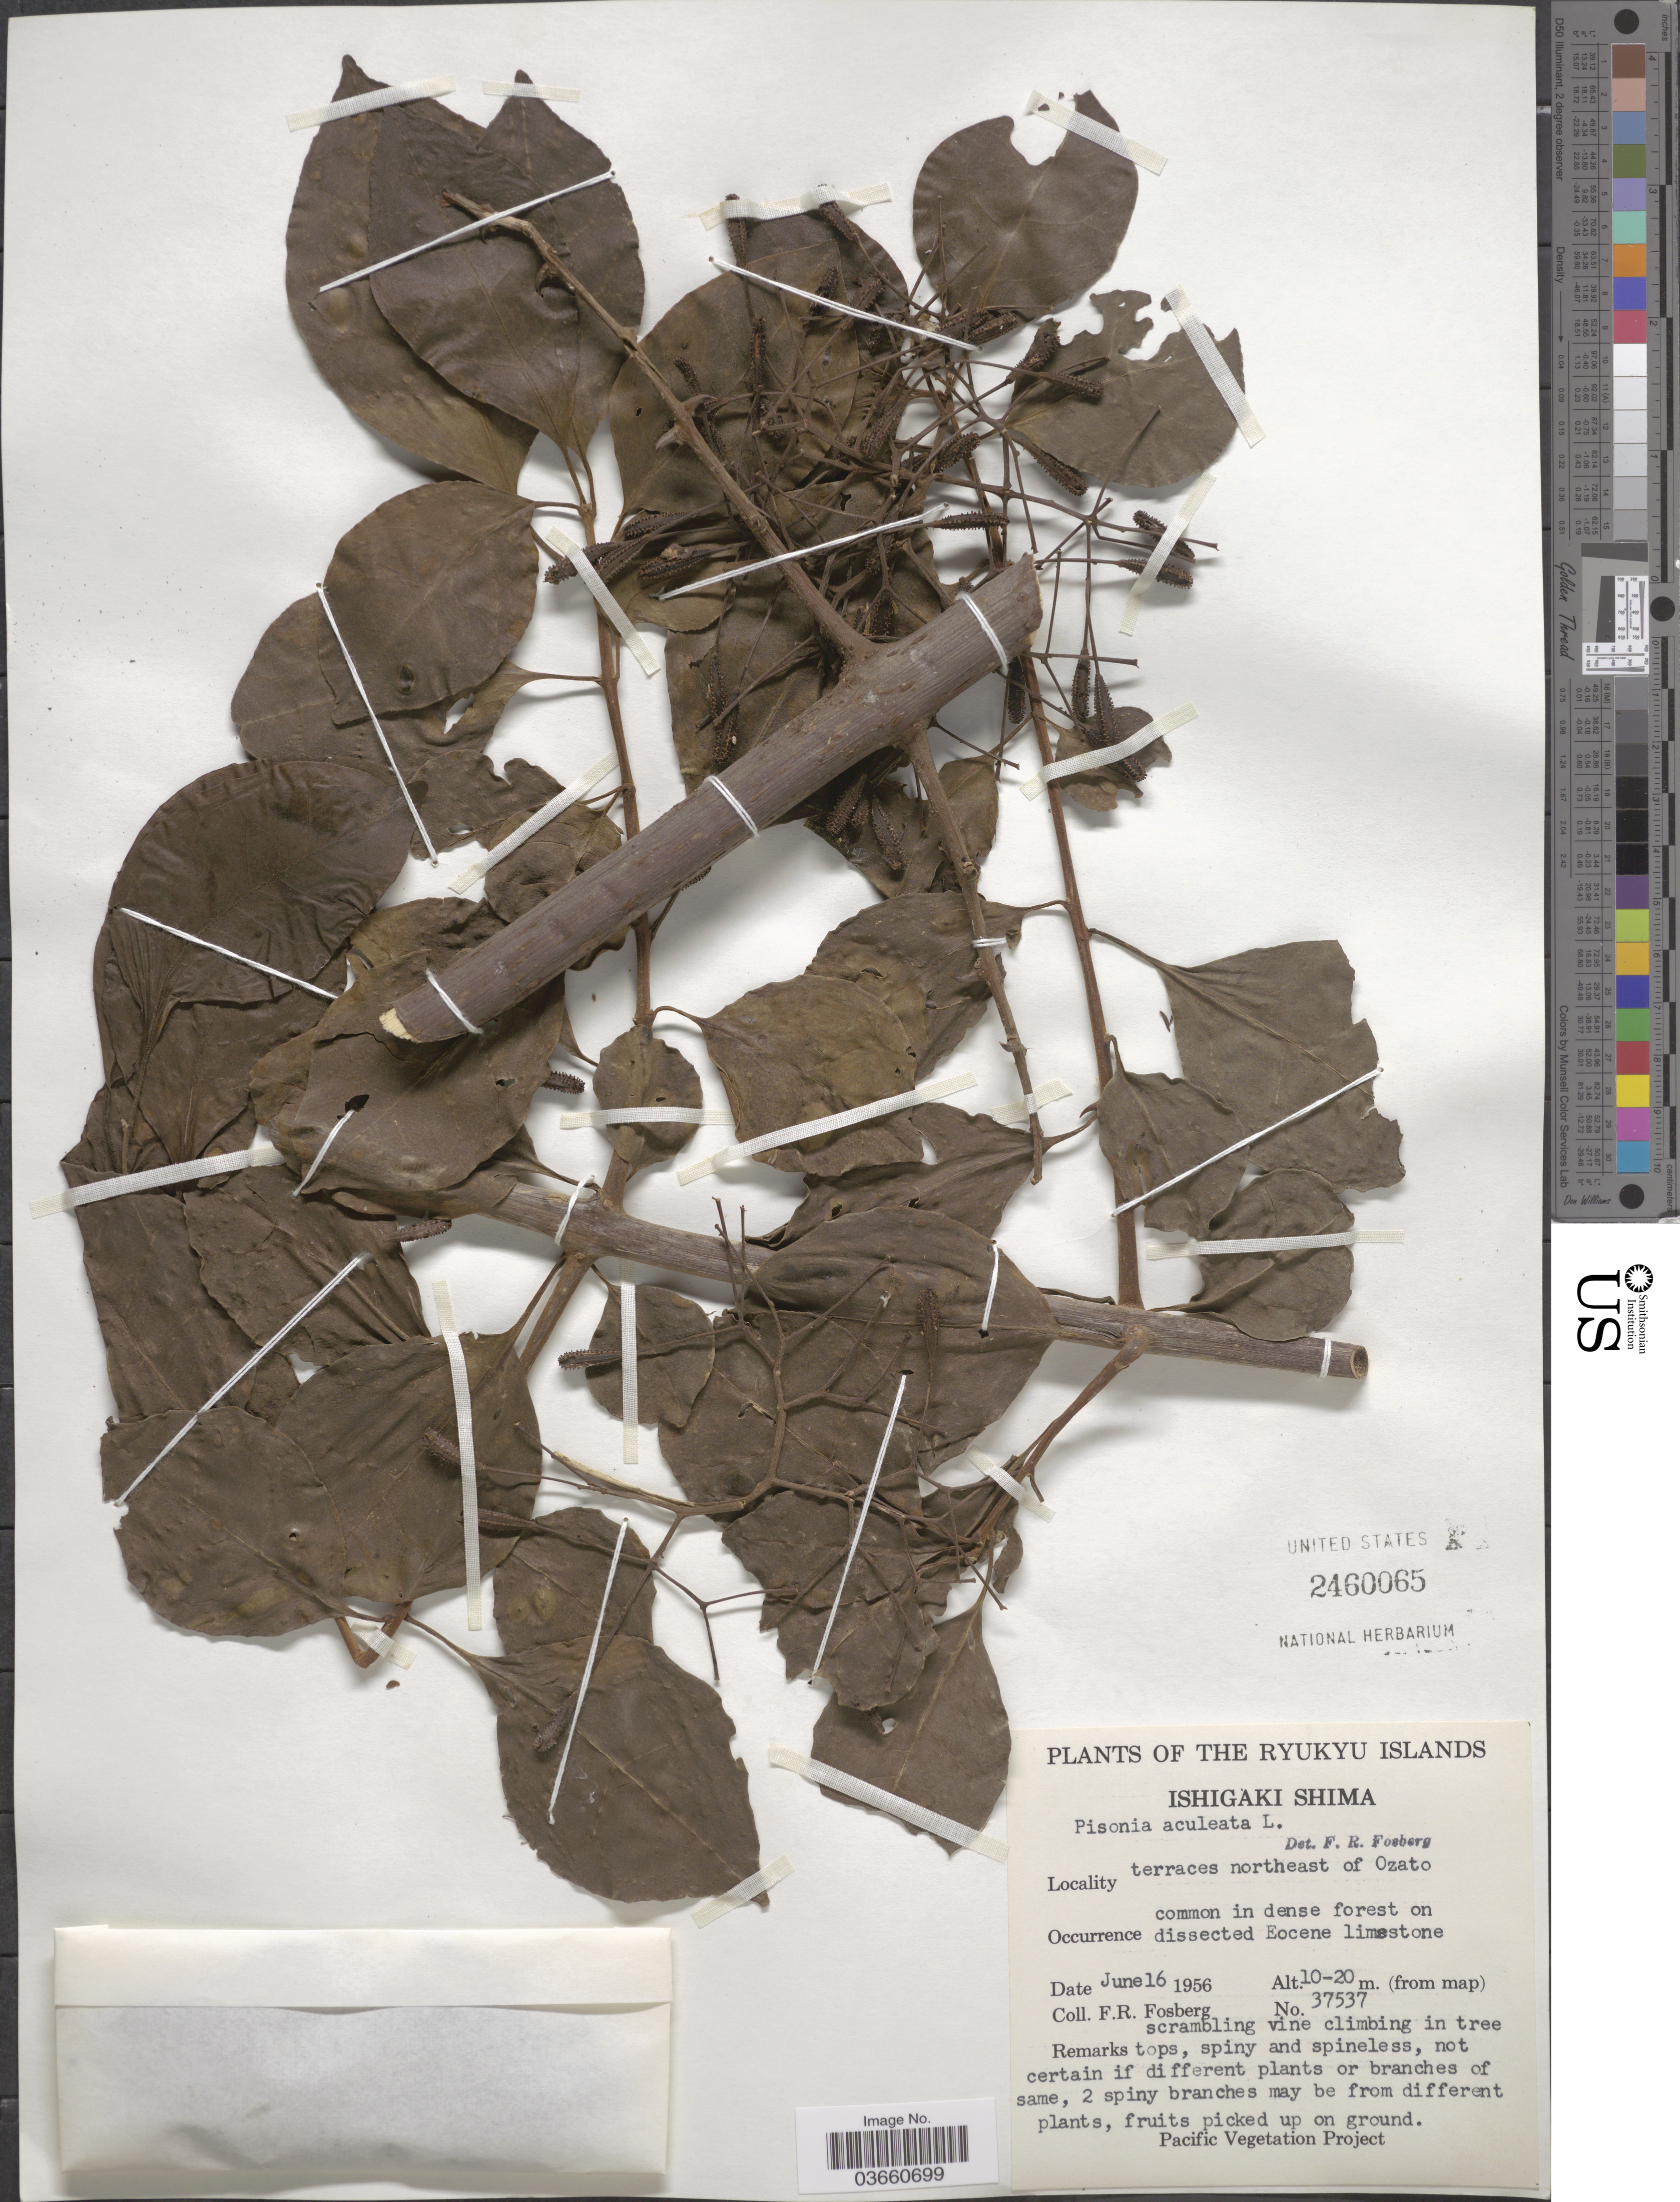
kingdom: Plantae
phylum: Tracheophyta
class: Magnoliopsida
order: Caryophyllales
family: Nyctaginaceae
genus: Pisonia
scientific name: Pisonia aculeata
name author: L.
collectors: F. R. Fosberg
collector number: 37537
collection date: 1956-06-16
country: Japan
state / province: Okinawa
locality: The Ryukyu Islands. Ishigaki Shima. Terraces northeast of Ozato.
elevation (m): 10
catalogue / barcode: US 2460065